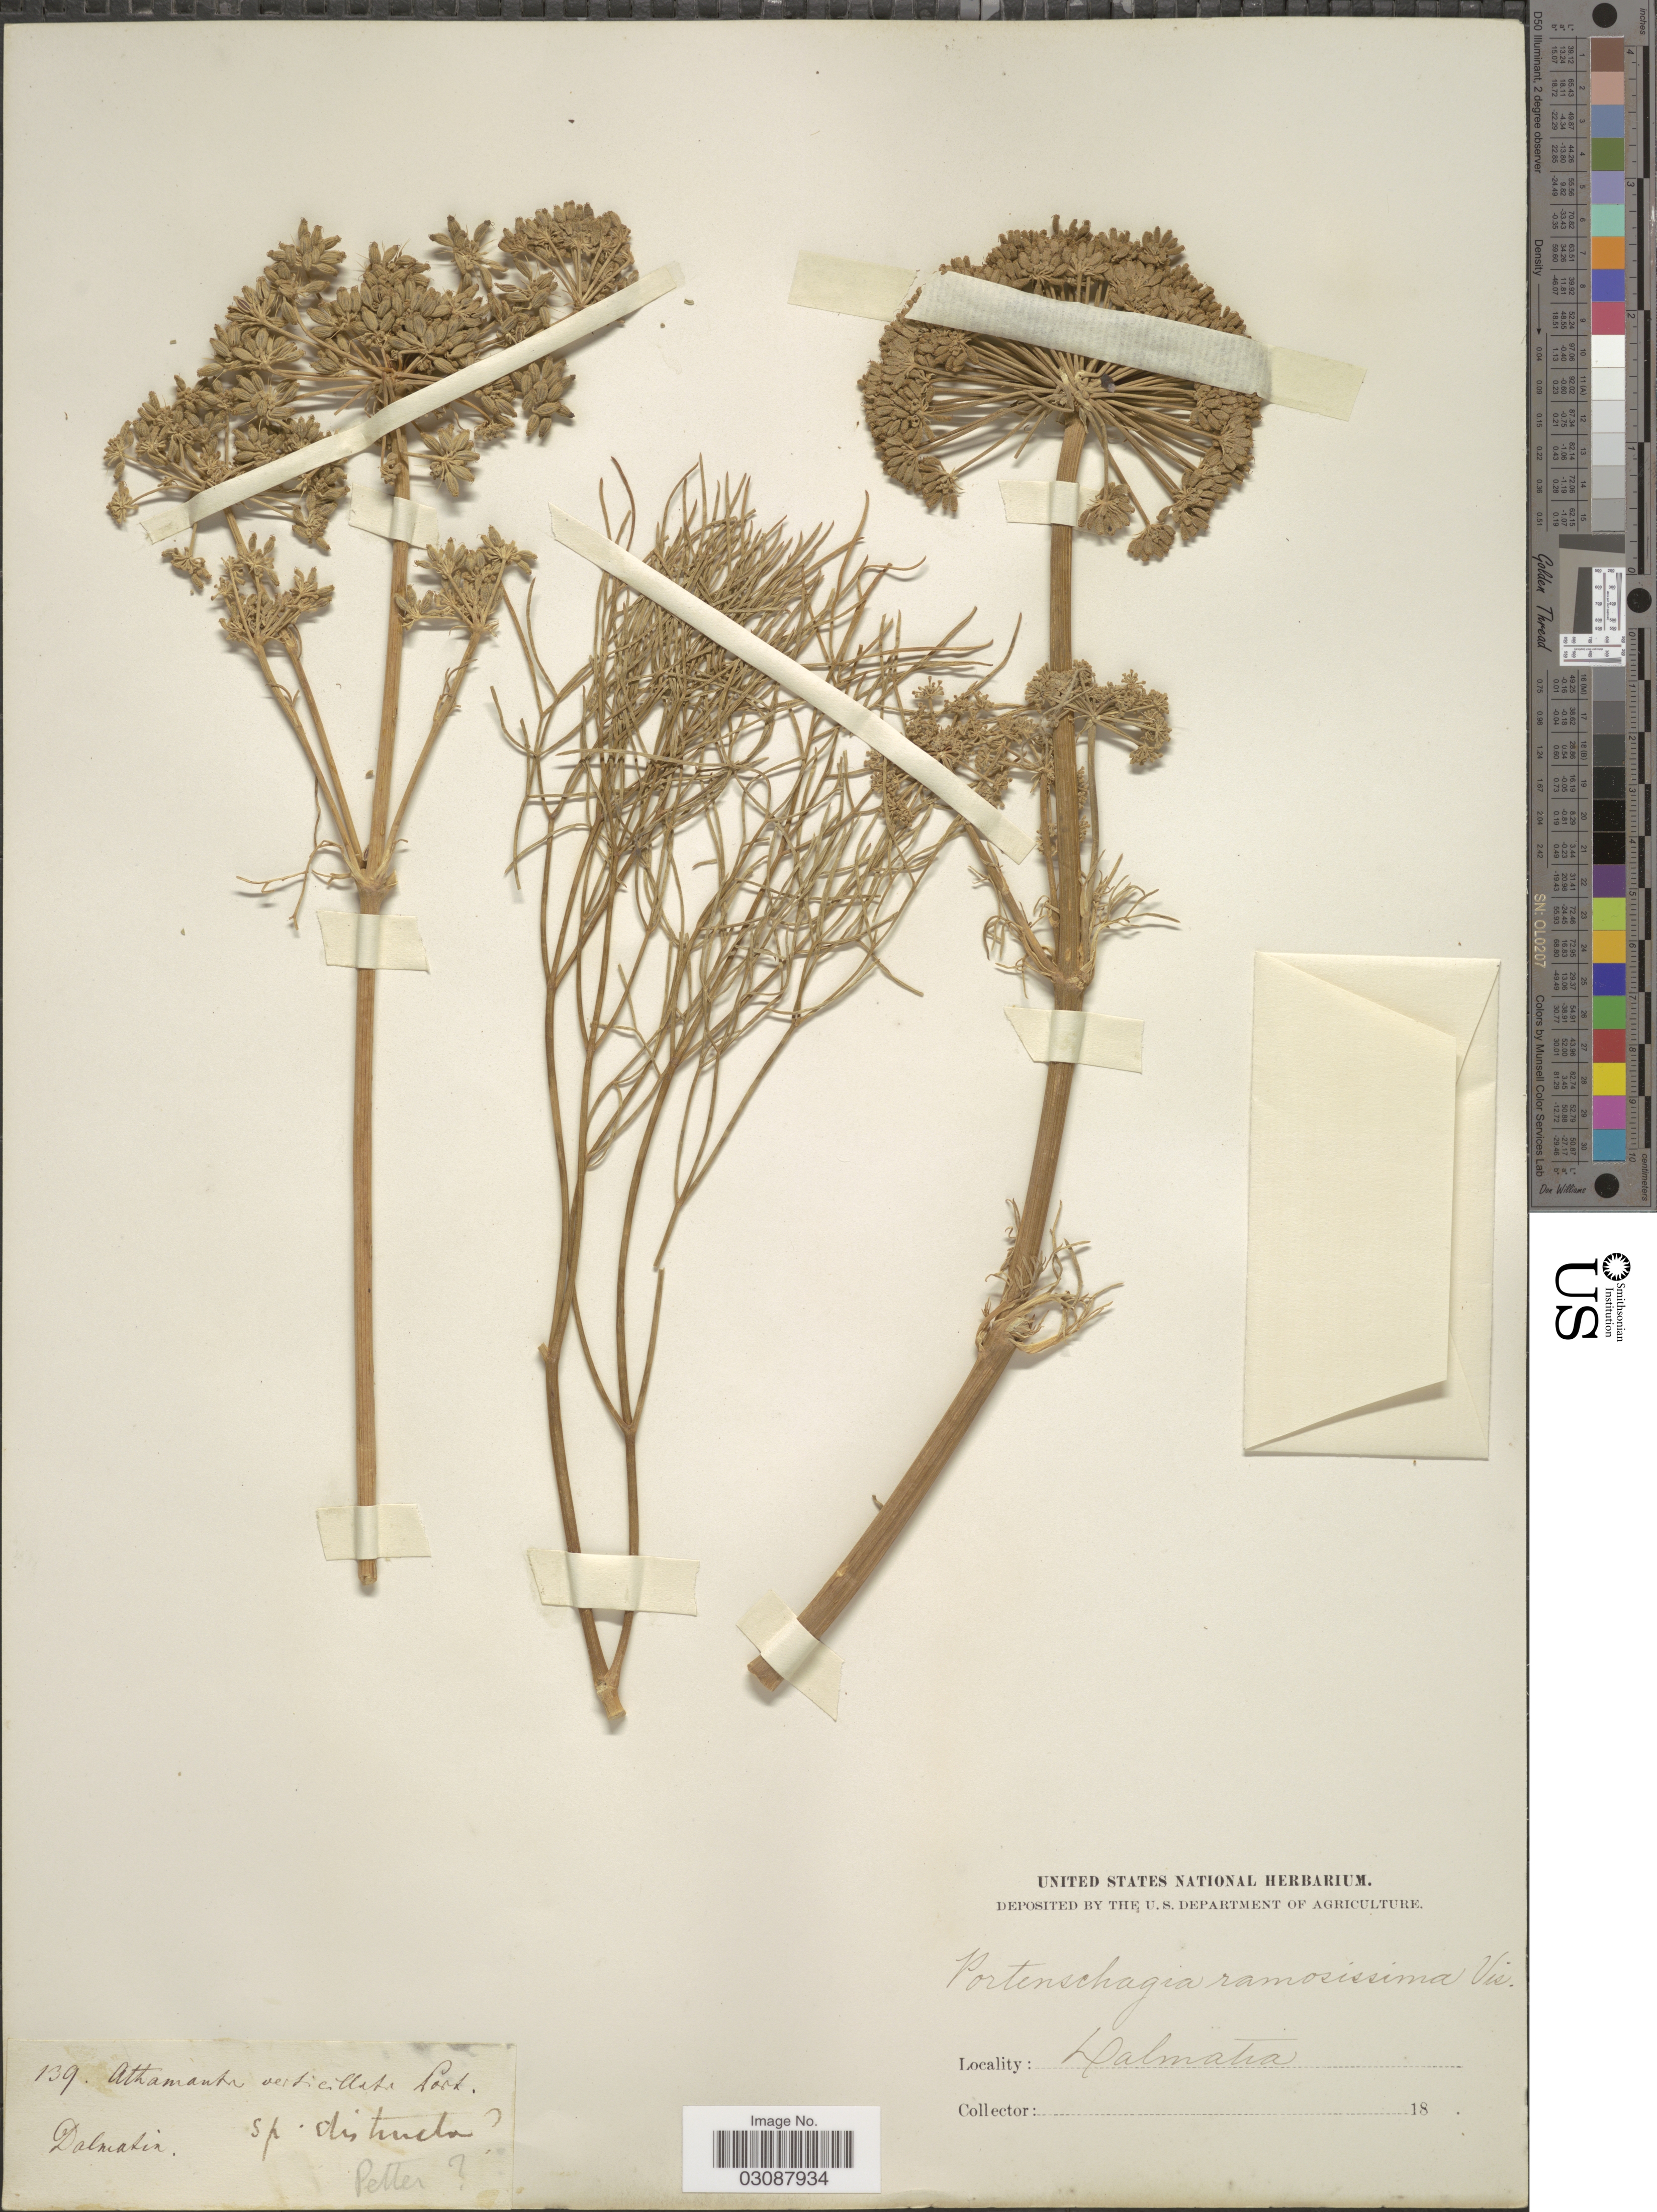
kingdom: Plantae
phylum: Tracheophyta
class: Magnoliopsida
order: Apiales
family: Apiaceae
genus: Portenschlagia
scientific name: Portenschlagia ramosissima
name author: (Port.) Vis.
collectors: Petter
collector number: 139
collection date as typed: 18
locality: Dalmatia.